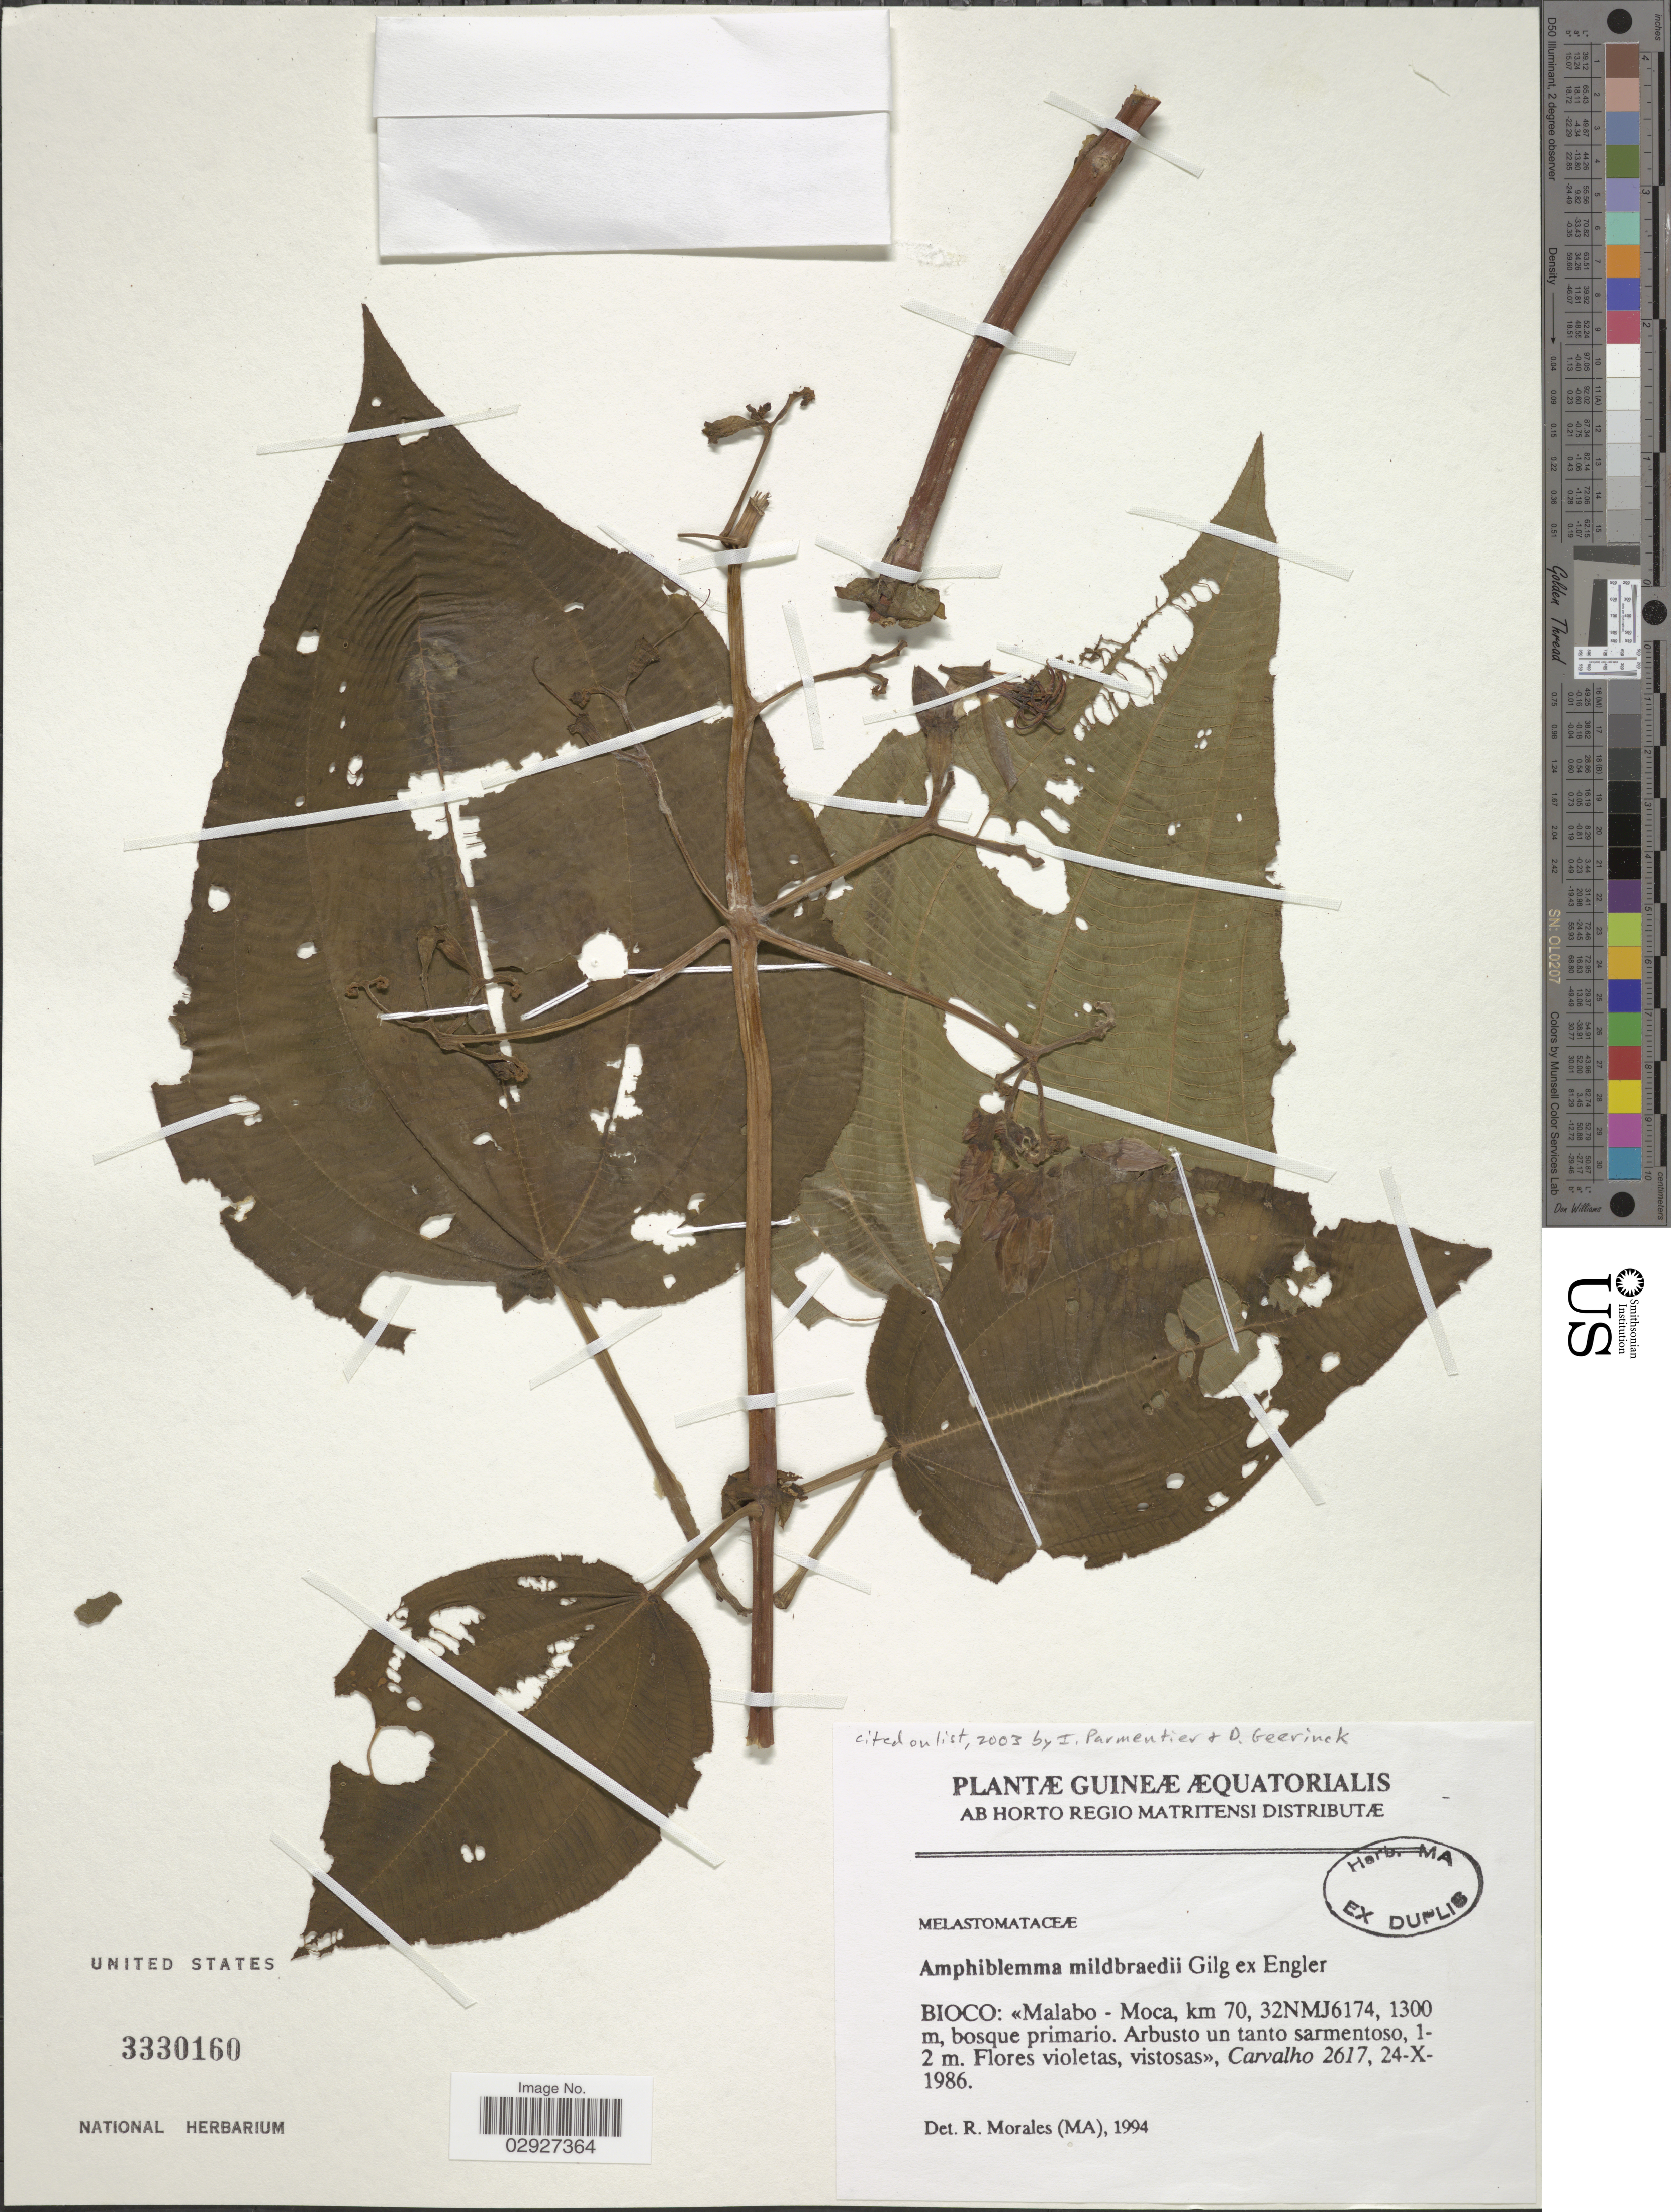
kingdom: Plantae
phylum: Tracheophyta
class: Magnoliopsida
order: Myrtales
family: Melastomataceae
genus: Amphiblemma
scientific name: Amphiblemma mildbraedii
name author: Gilg ex Engl.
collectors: Carvalho, --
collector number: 2617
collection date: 1986-10-24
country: Equatorial Guinea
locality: Bioco: Malabo - Moca, km 70, 32NMJ6174.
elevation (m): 1300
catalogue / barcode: US 3330160